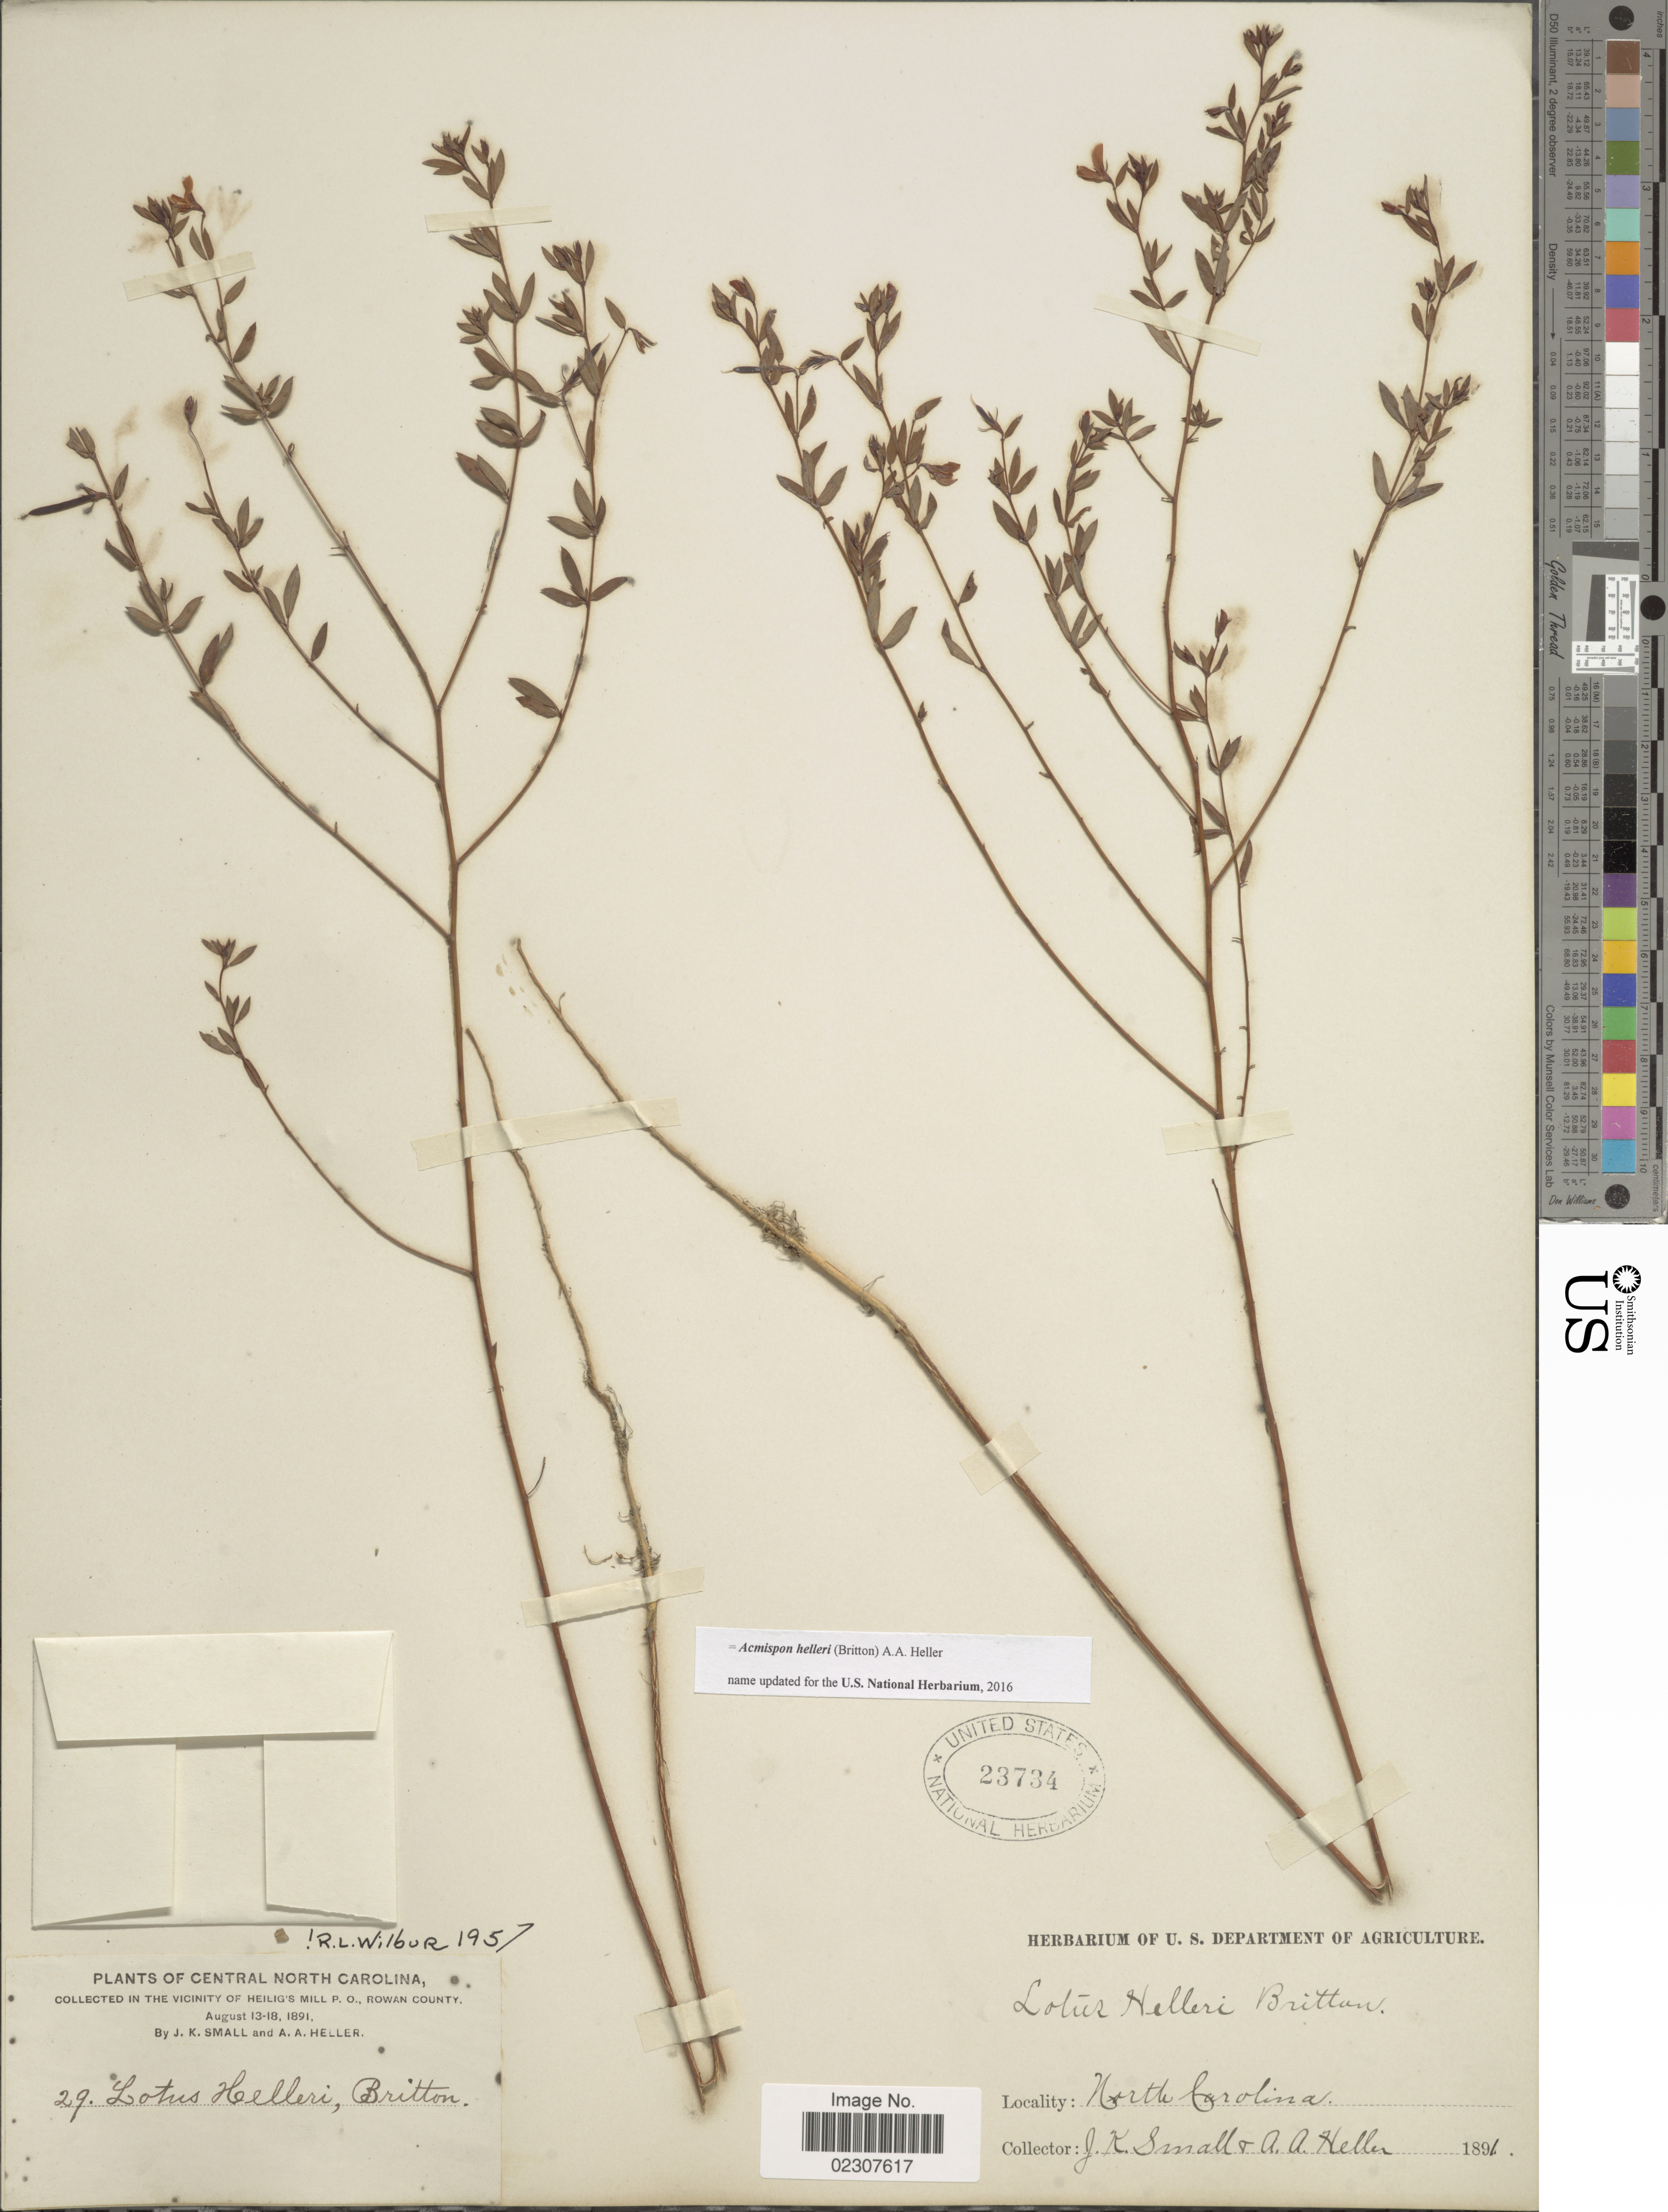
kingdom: Plantae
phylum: Tracheophyta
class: Magnoliopsida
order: Fabales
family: Fabaceae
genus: Acmispon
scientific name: Acmispon helleri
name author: (Britton) A. Heller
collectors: J. K. Small & A. A. Heller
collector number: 29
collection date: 1891-08-13/1891-08-18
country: United States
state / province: North Carolina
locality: Central North Carolina, in the Vicinity of Heilig's Mill P. O., Rowan County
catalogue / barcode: US 23734